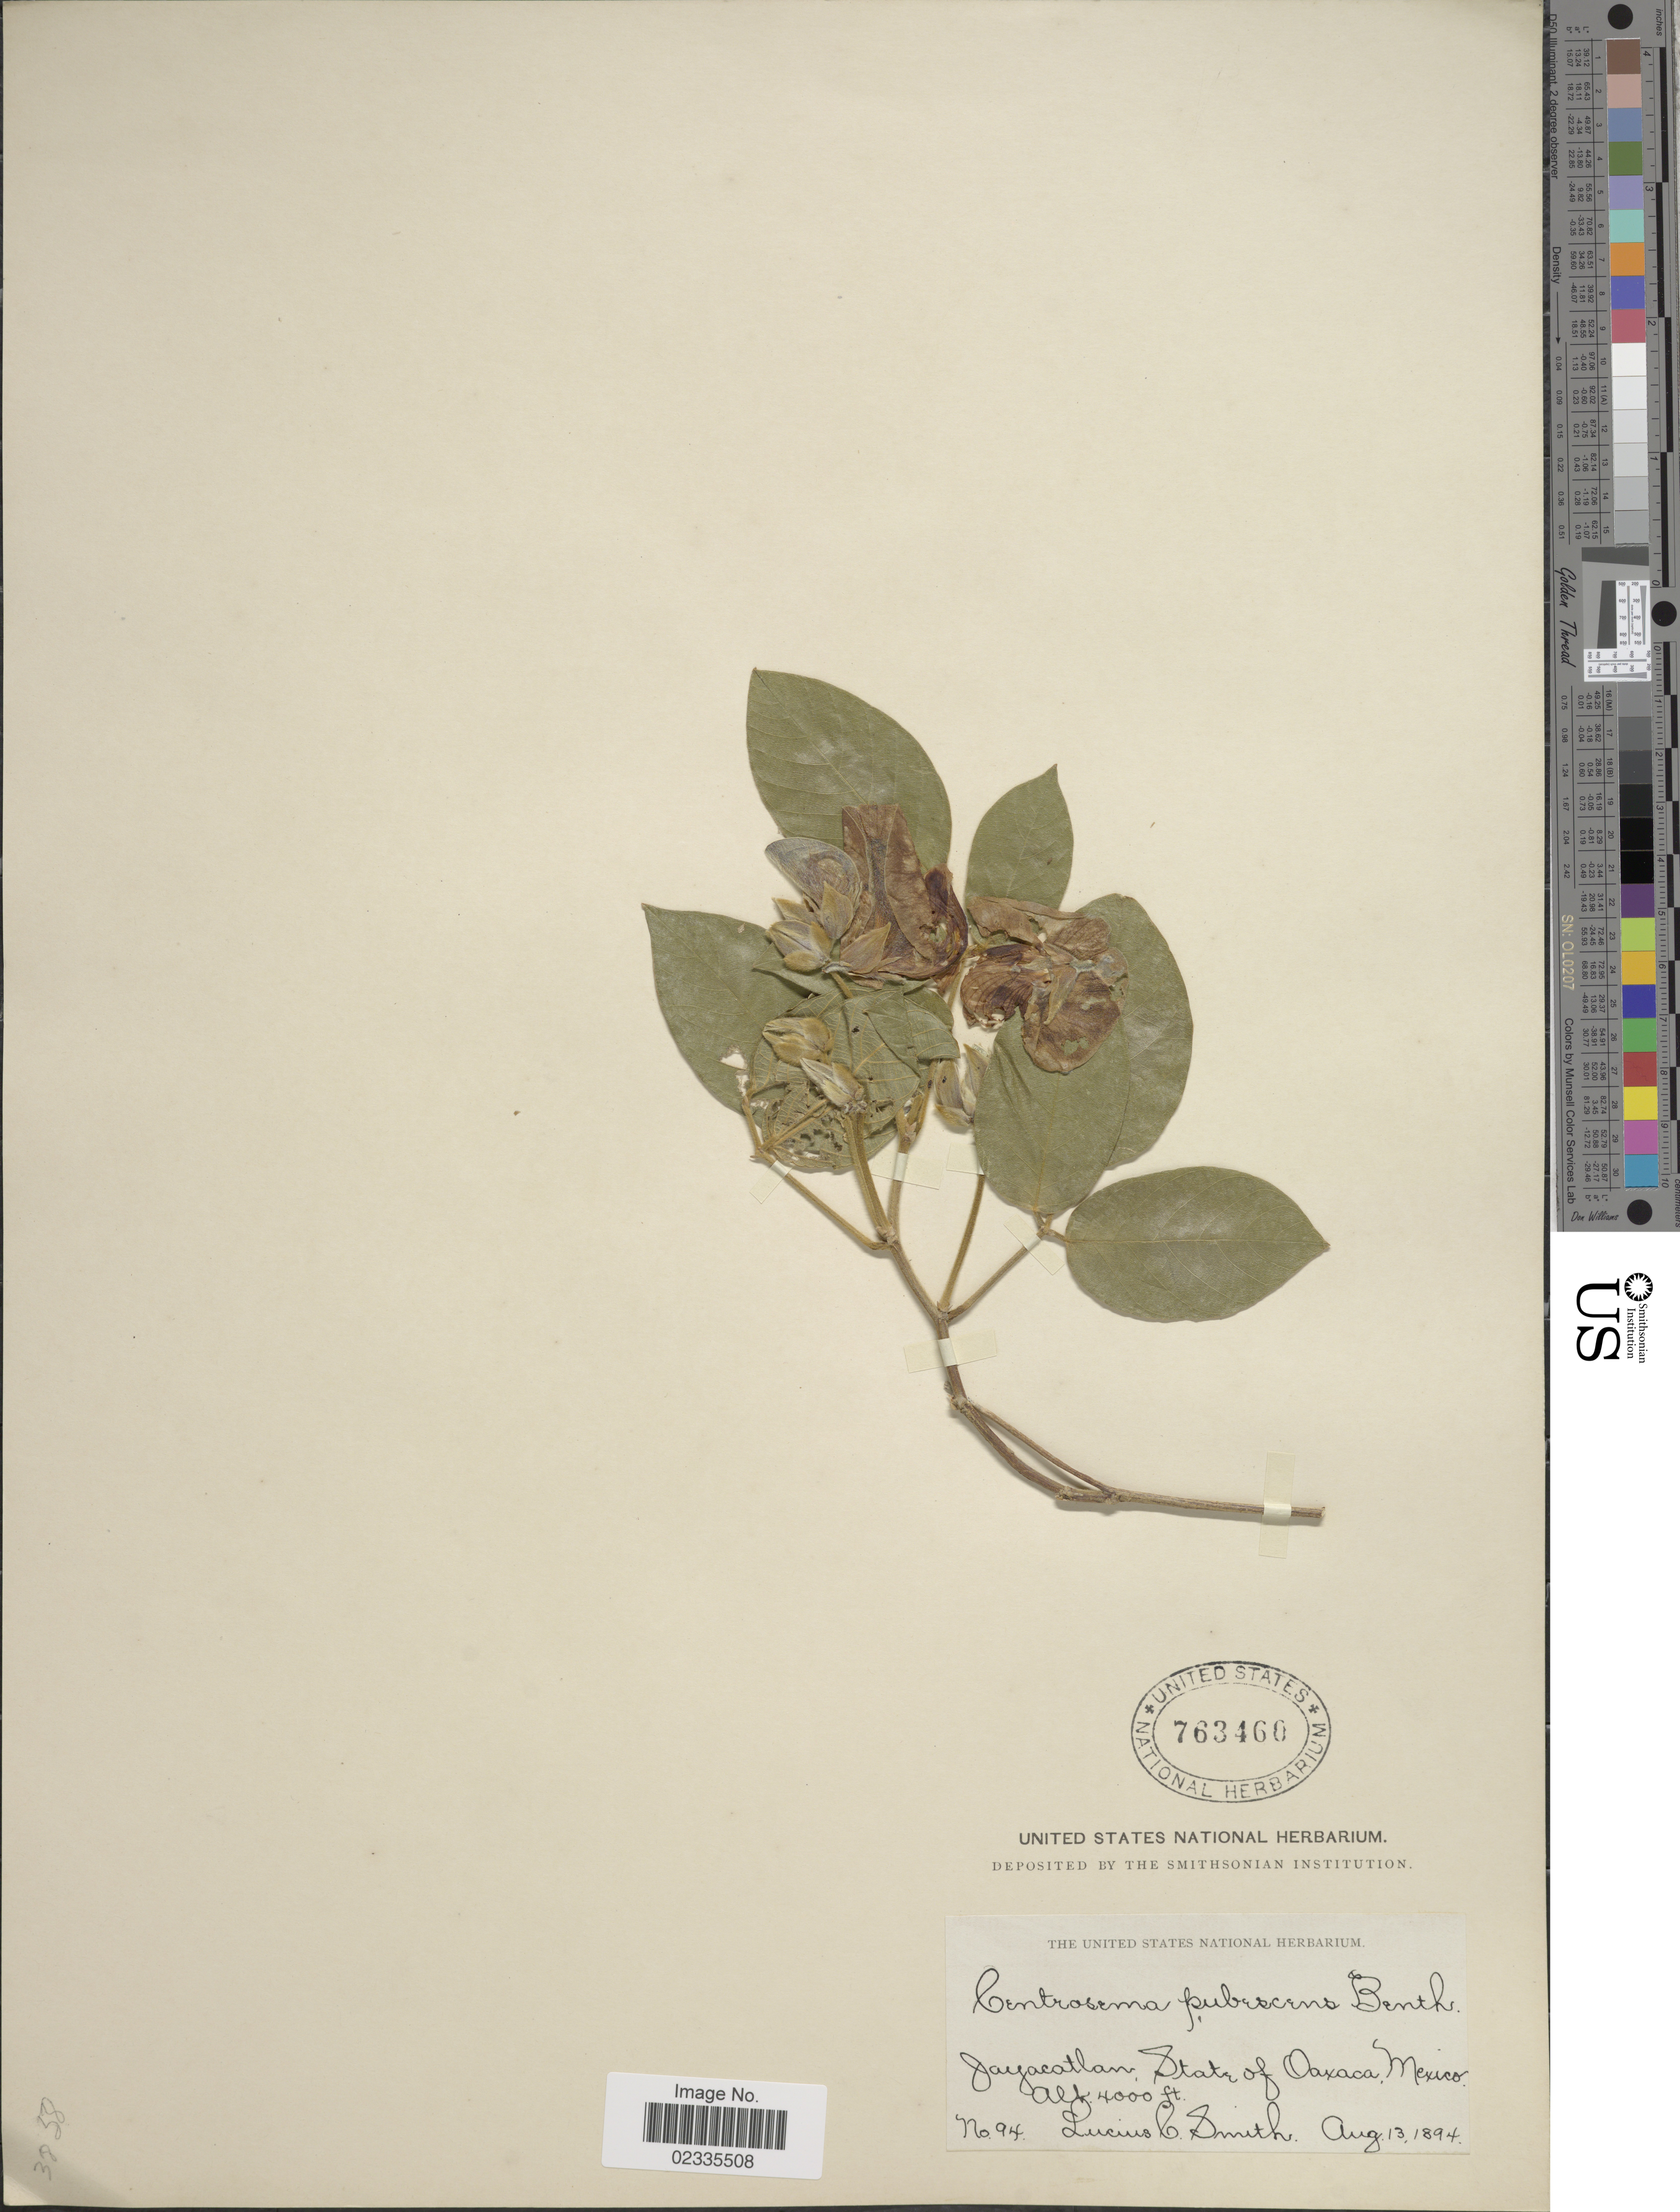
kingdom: Plantae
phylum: Tracheophyta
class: Magnoliopsida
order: Fabales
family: Fabaceae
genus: Centrosema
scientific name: Centrosema pubescens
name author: Benth.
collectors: L. C. Smith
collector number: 94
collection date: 1894-08-13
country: Mexico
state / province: Oaxaca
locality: Jayacatlan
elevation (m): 1219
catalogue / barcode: US 763460